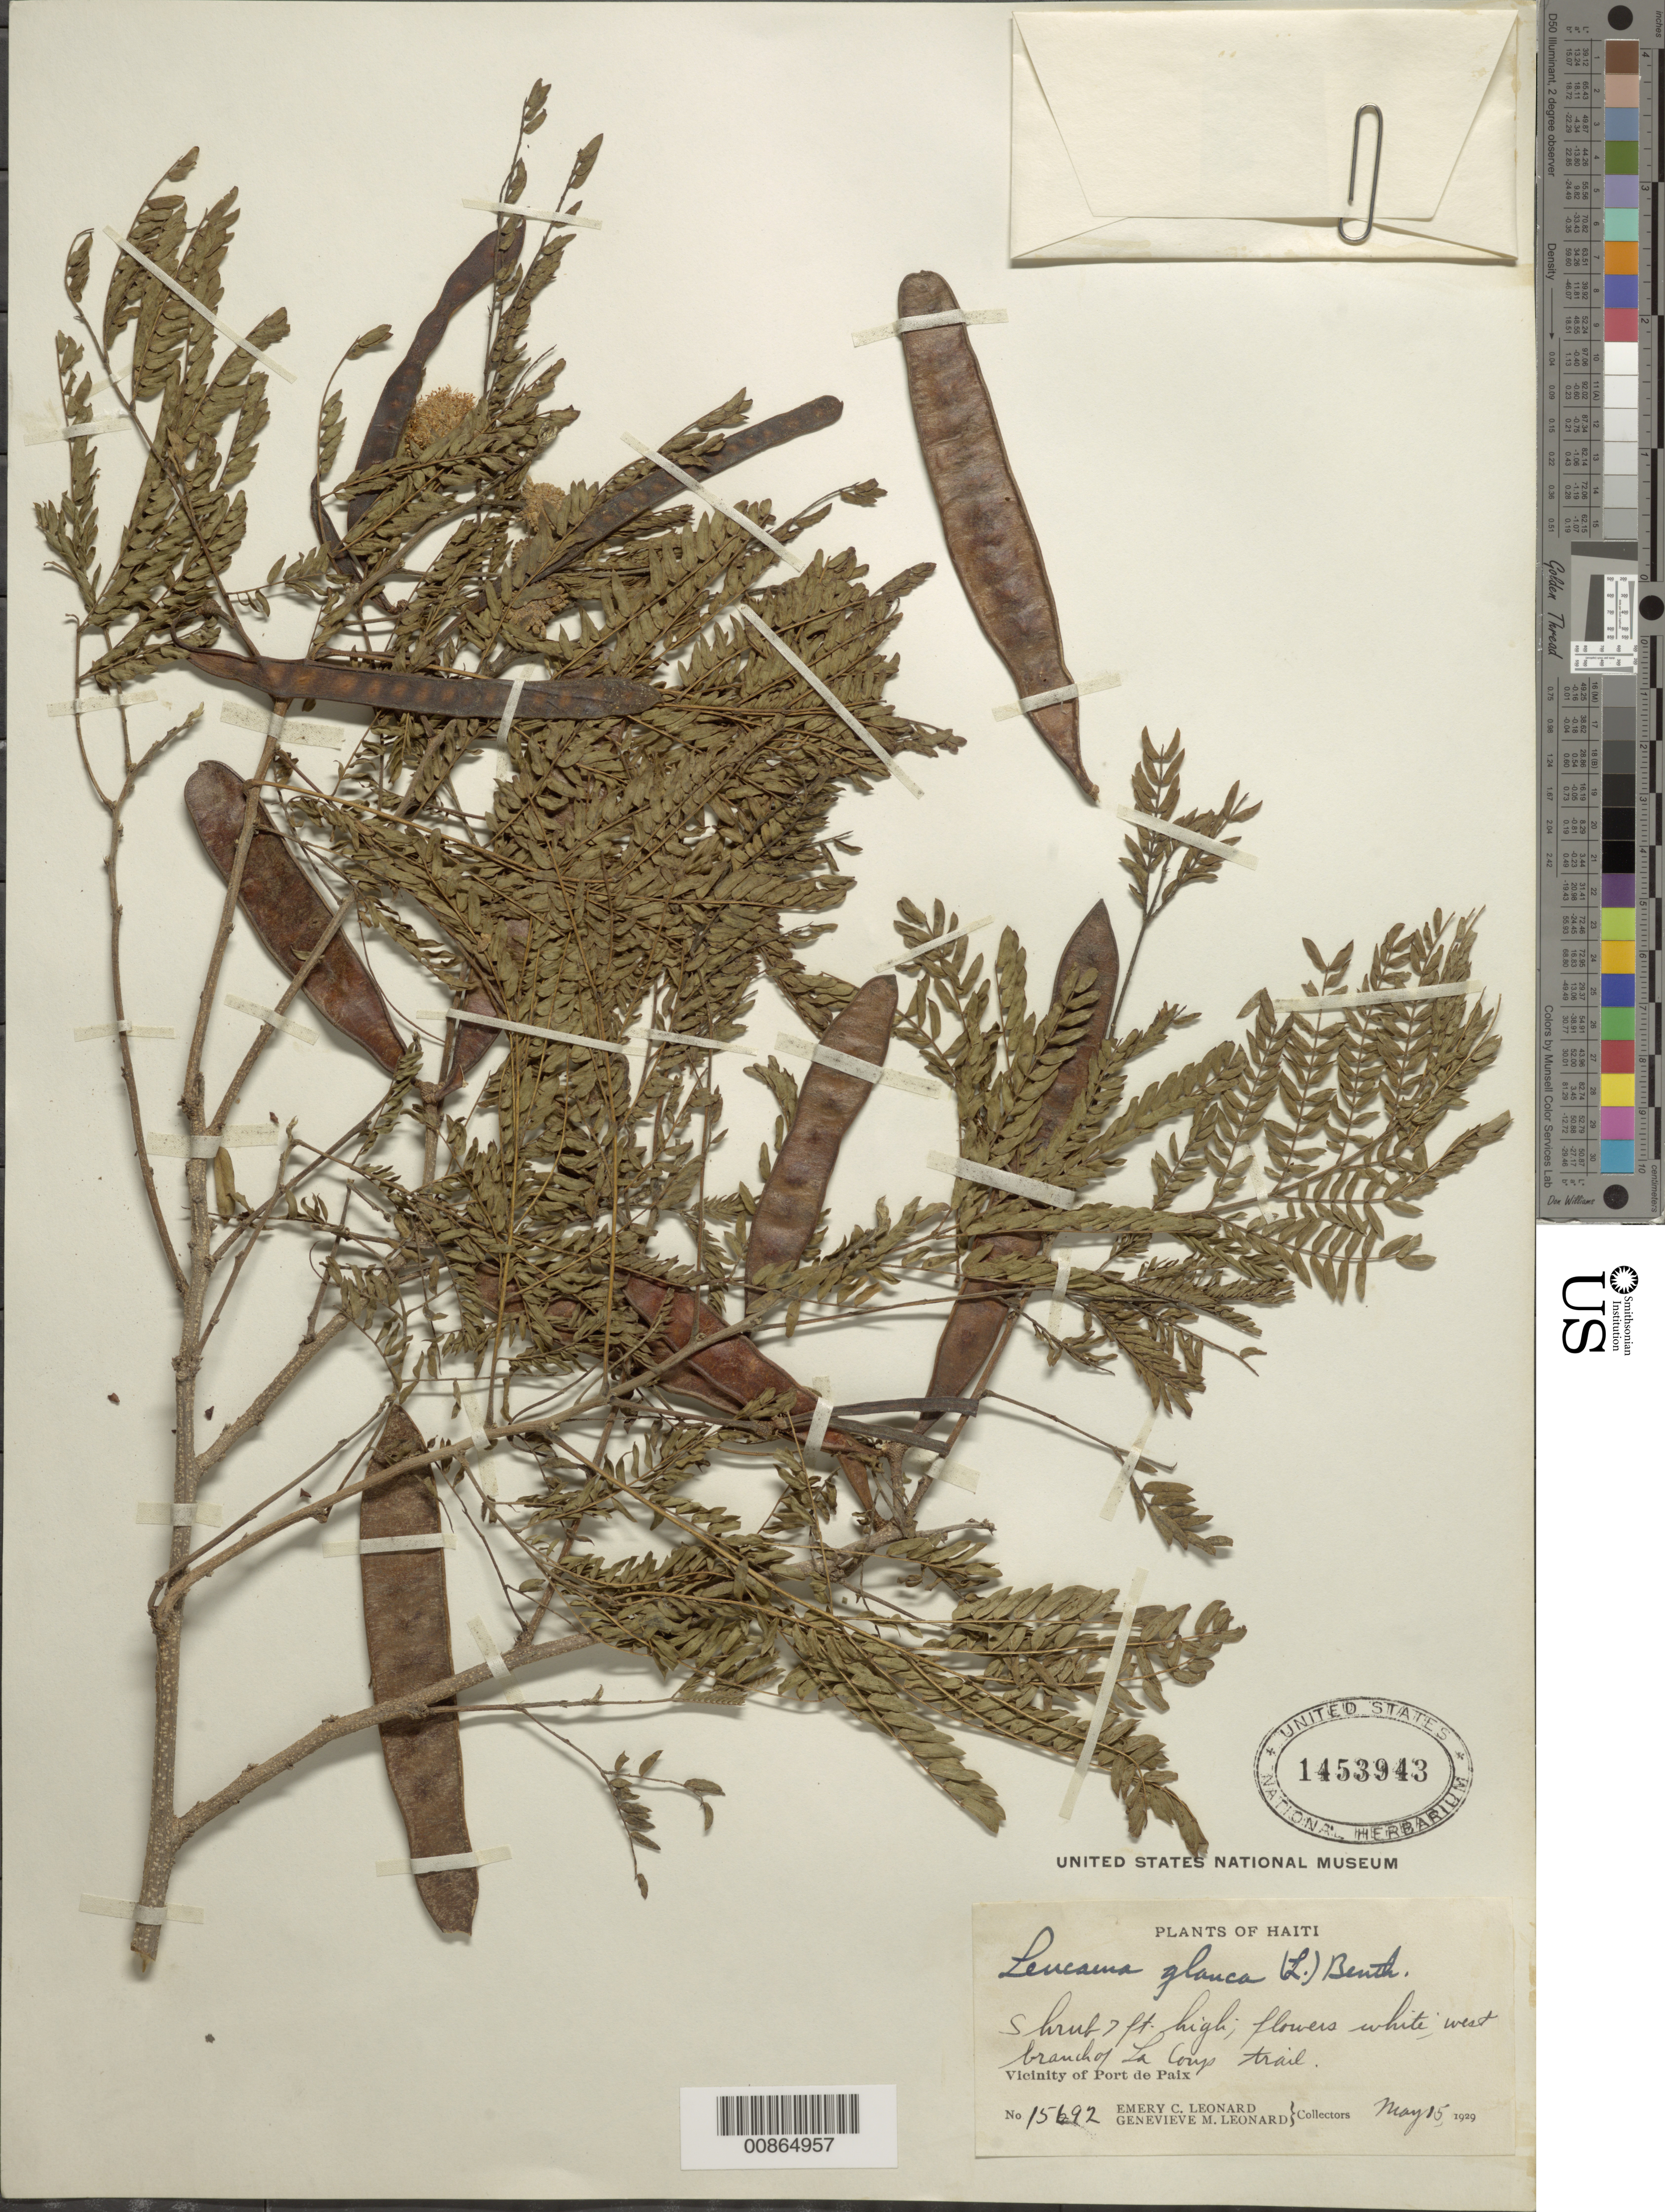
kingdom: Plantae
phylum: Tracheophyta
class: Magnoliopsida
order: Fabales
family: Fabaceae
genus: Leucaena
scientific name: Leucaena leucocephala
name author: (Lam.) de Wit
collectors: E. C. Leonard & G. M. Leonard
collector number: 15692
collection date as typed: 15 May 1929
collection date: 1929-05-15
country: Haiti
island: Hispaniola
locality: Vicinity of Port-de-Paix. West branch of La Coup trail.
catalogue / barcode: US 1453943